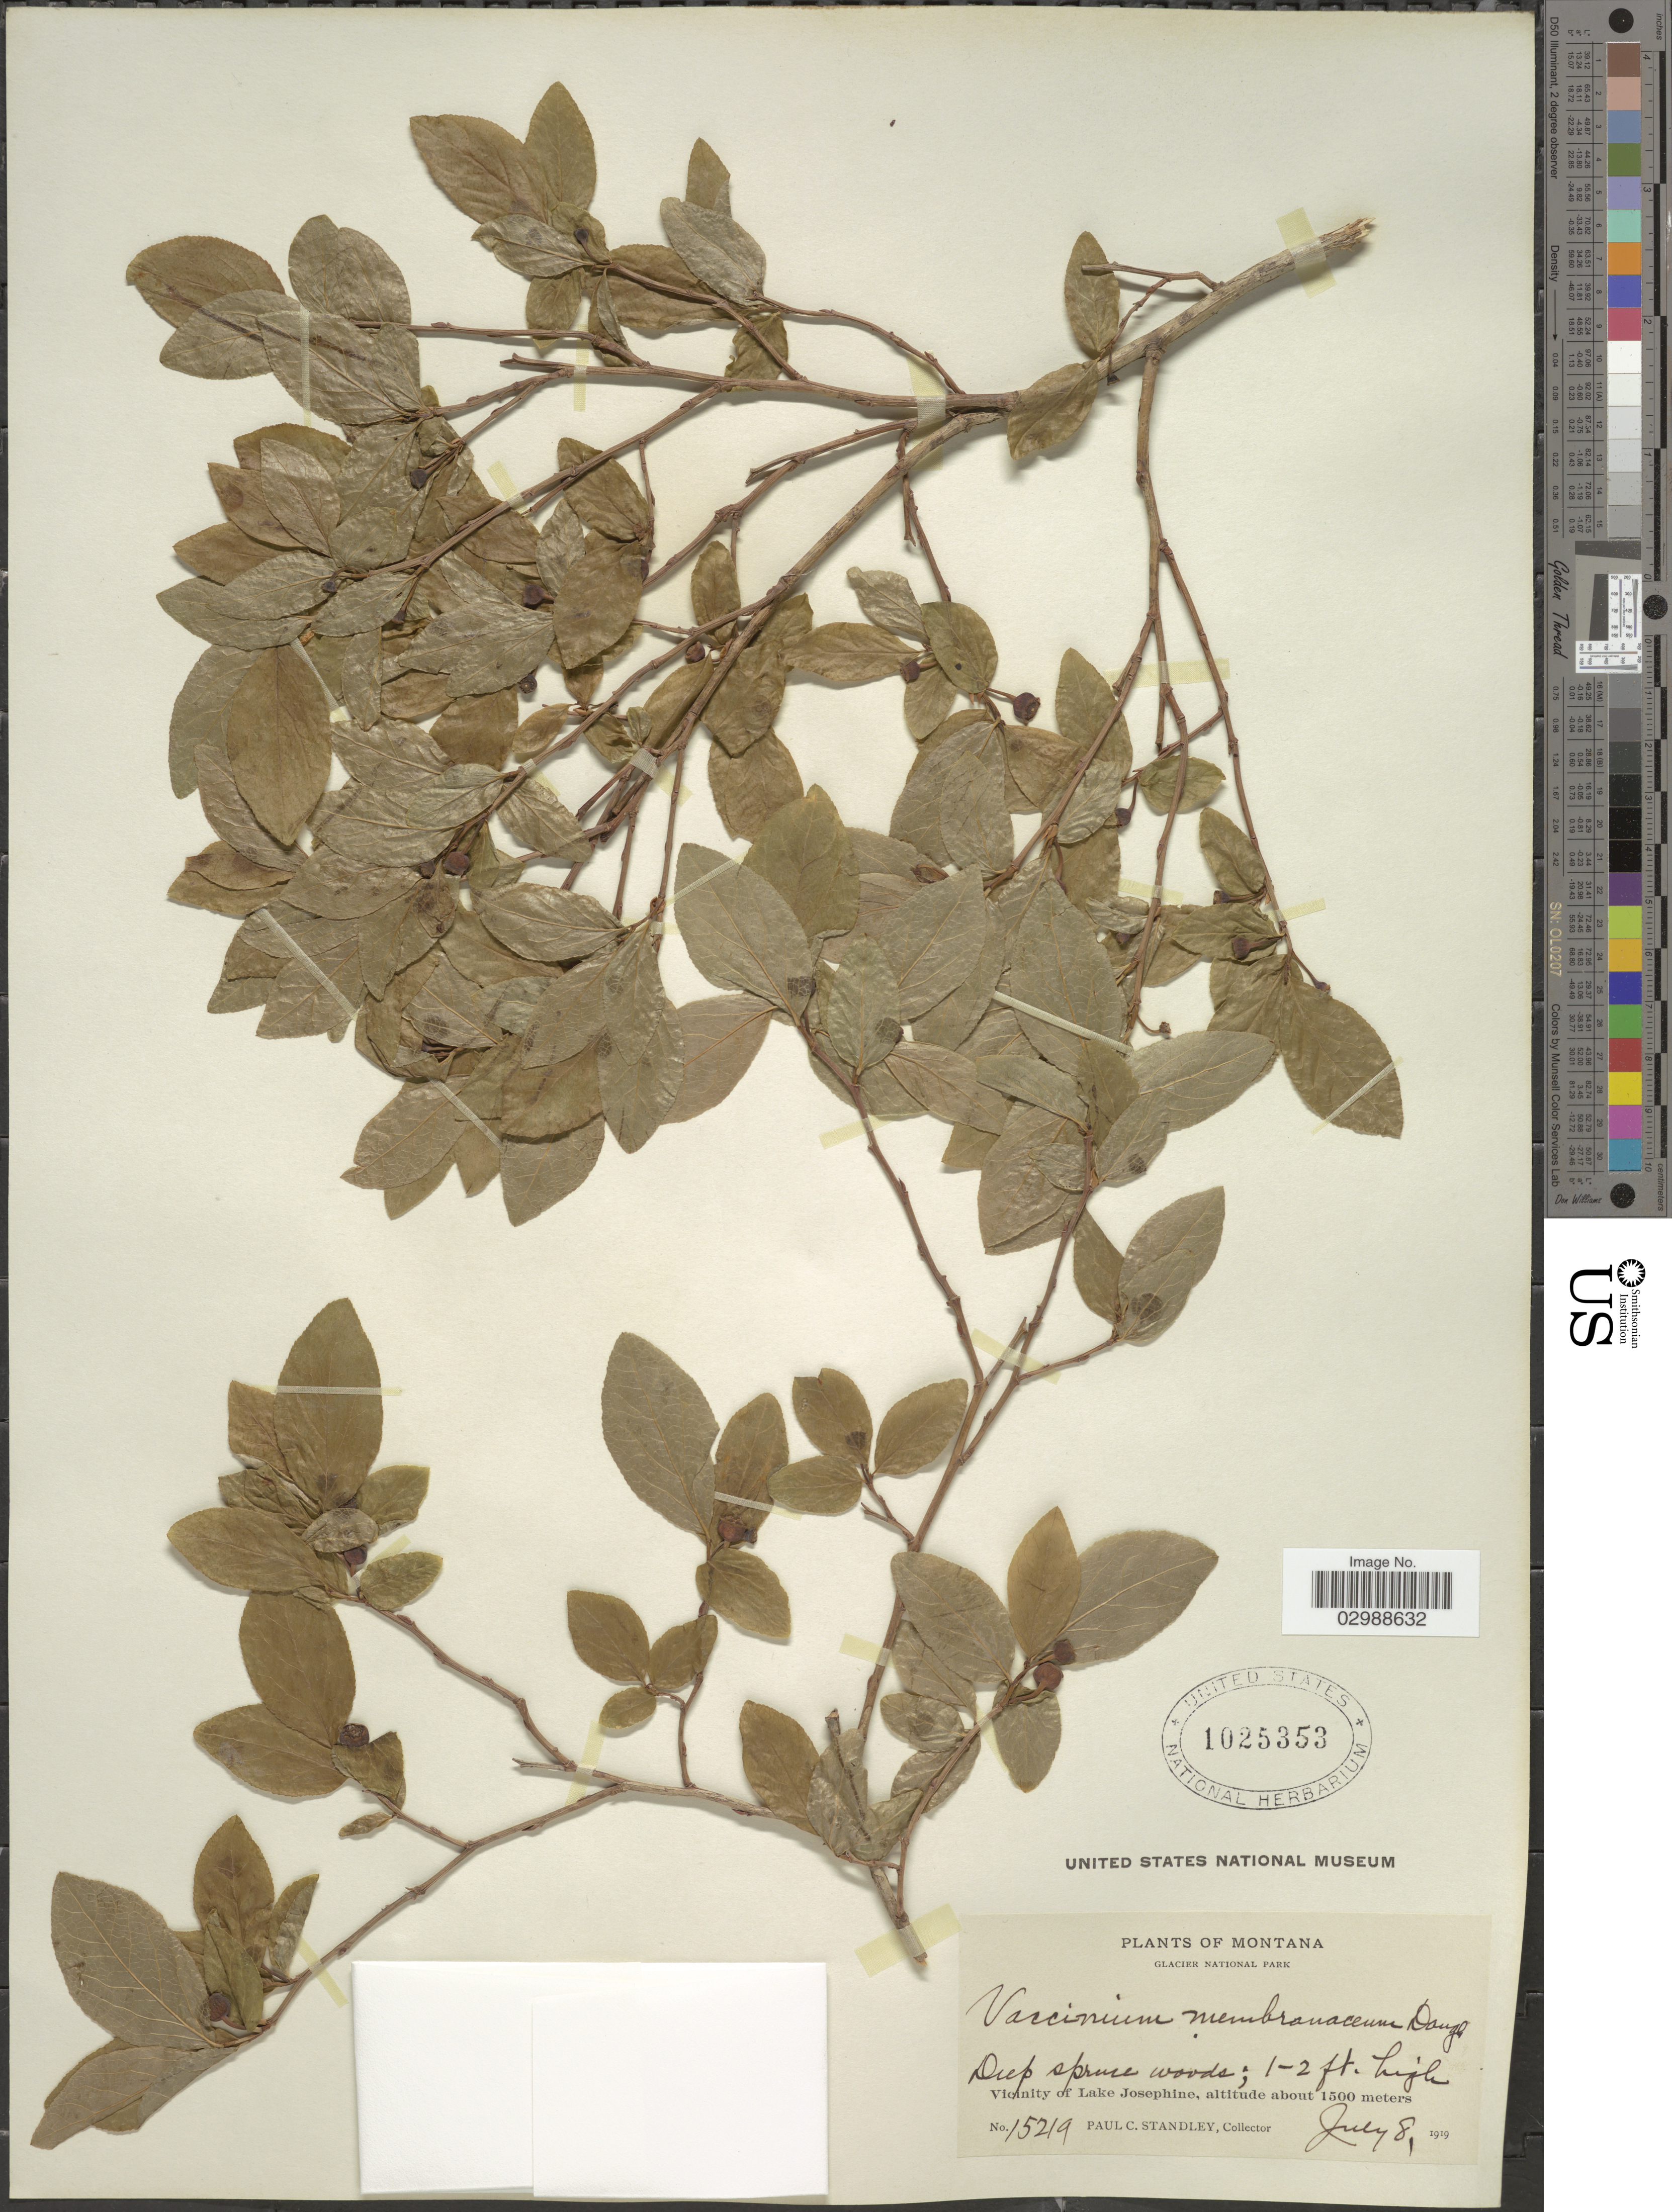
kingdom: Plantae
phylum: Tracheophyta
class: Magnoliopsida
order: Ericales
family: Ericaceae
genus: Vaccinium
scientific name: Vaccinium membranaceum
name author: Douglas ex Torr.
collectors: P. C. Standley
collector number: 15219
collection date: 1919-07-08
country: United States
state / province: Montana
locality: Glacier National Park. Vicinity of Lake Josephine.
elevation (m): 1500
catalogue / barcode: US 1025353